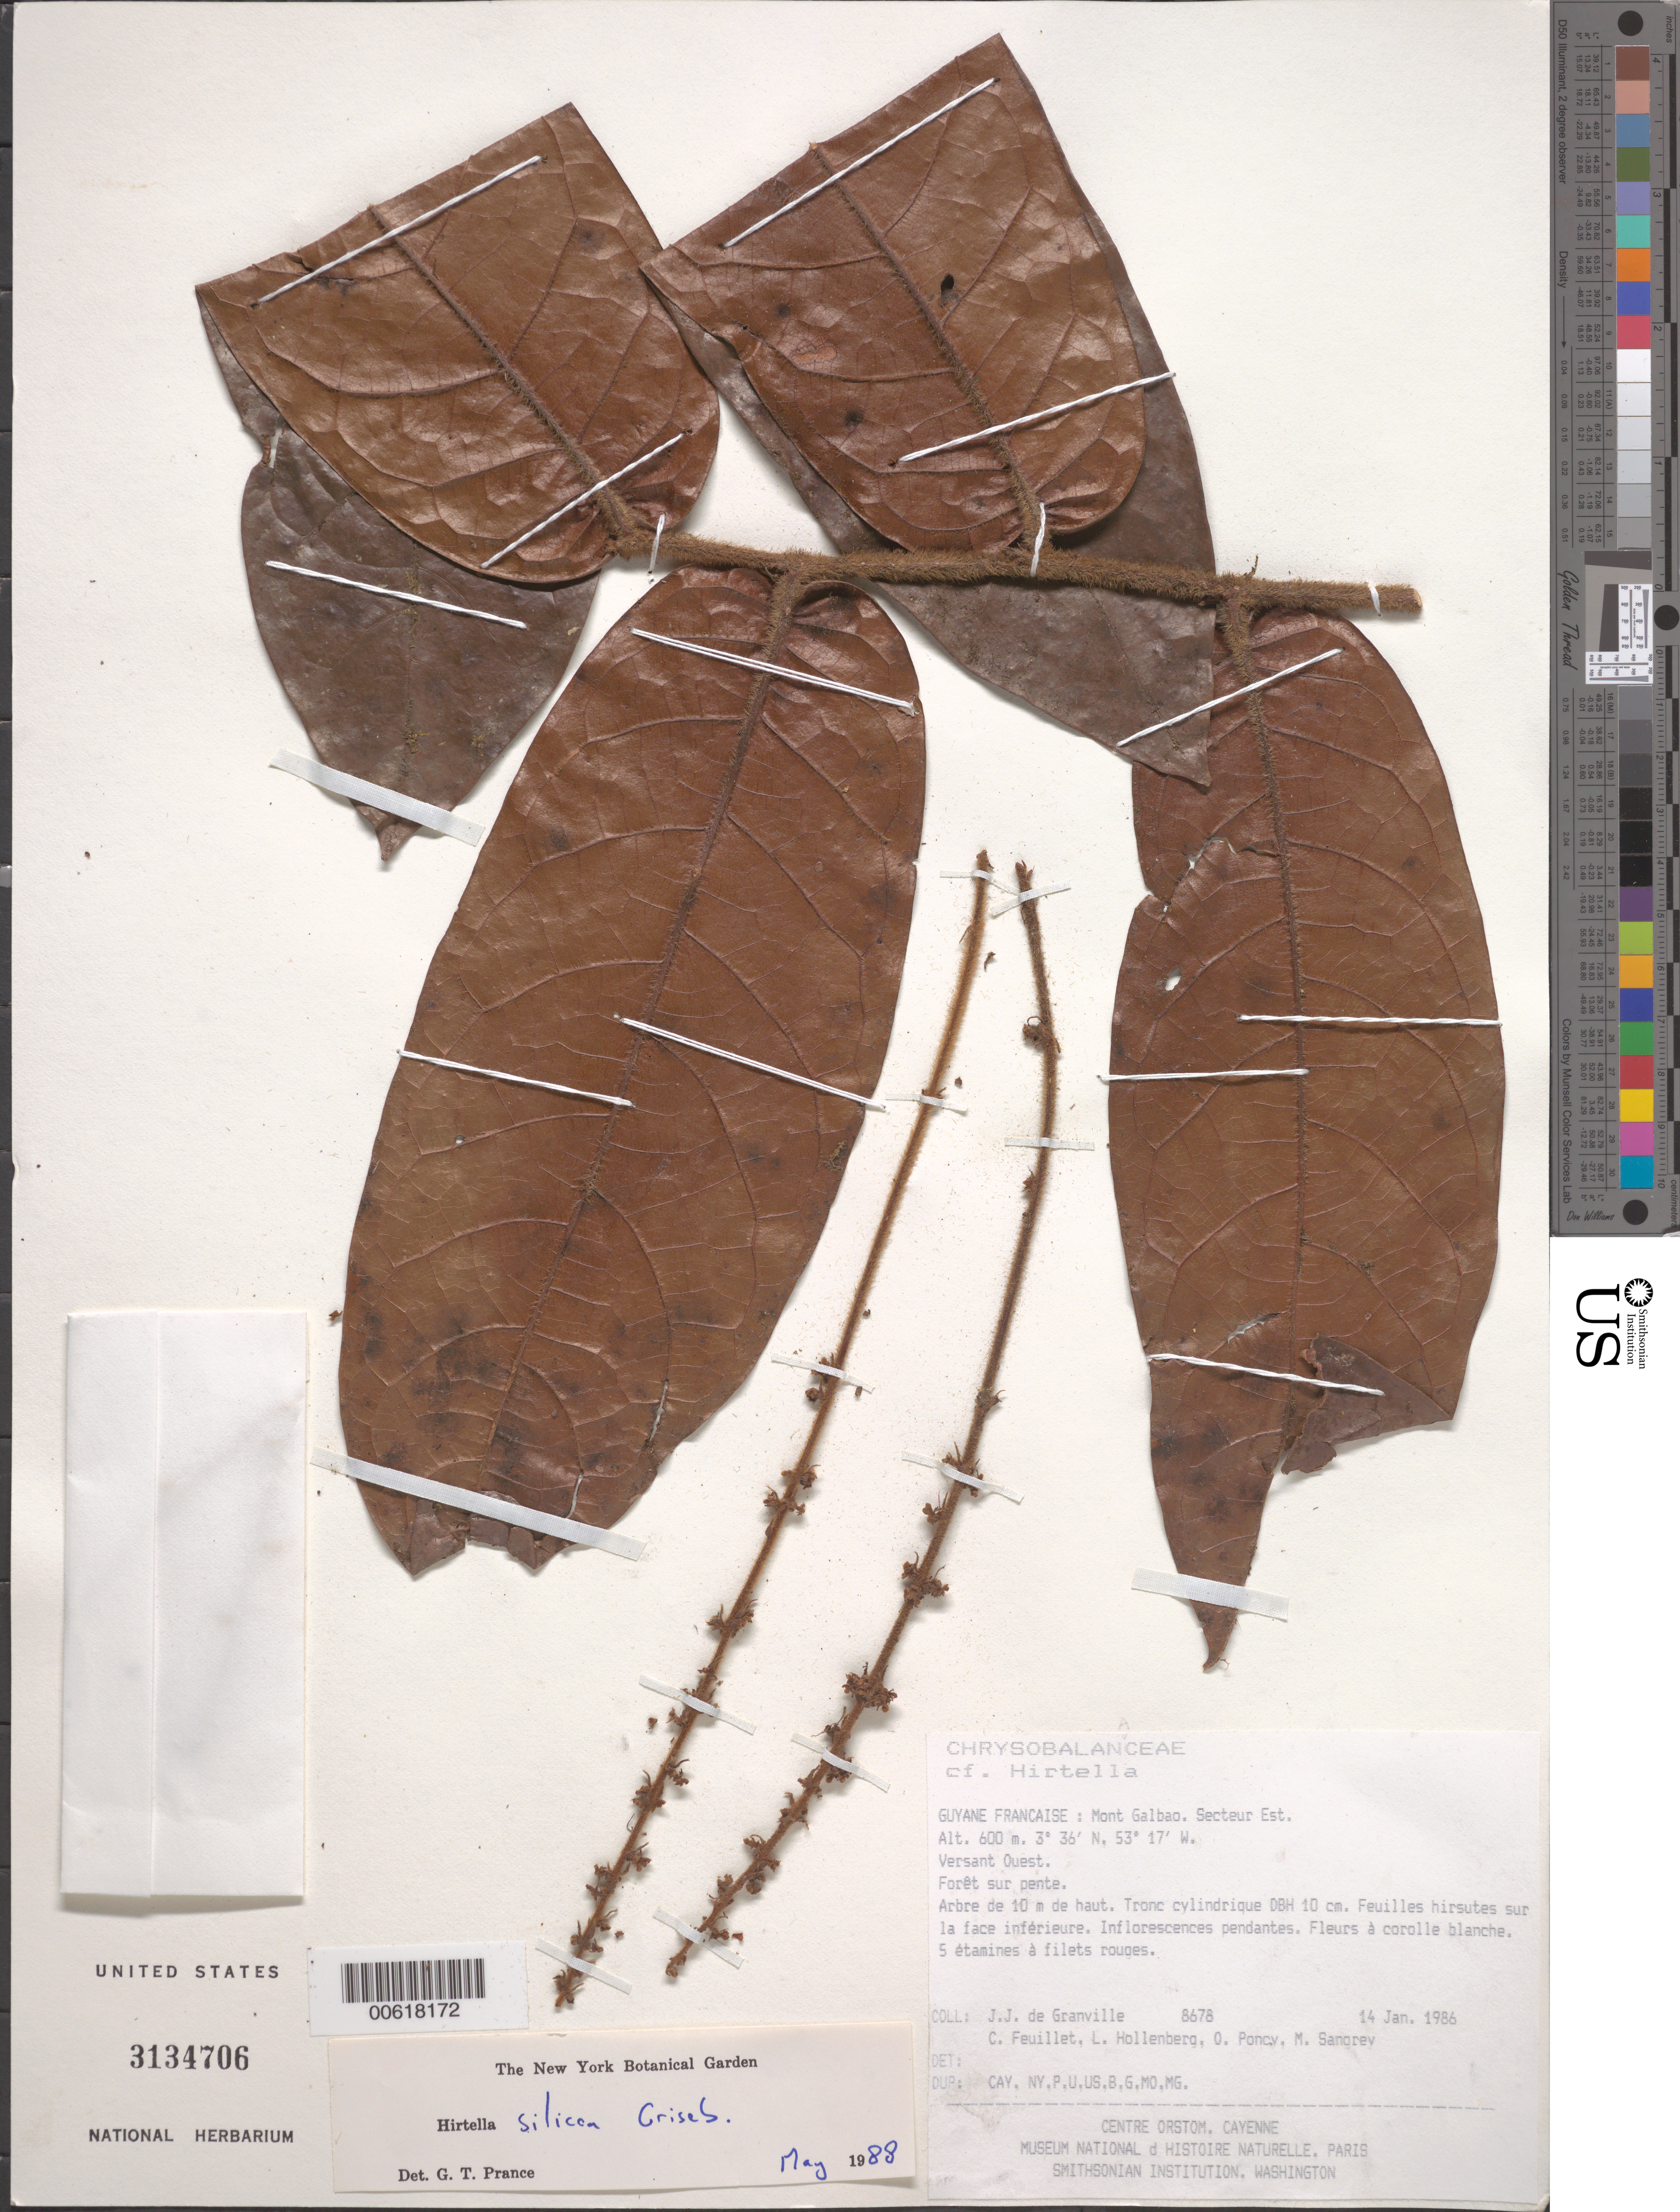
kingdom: Plantae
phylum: Tracheophyta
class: Magnoliopsida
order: Malpighiales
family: Chrysobalanaceae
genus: Hirtella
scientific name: Hirtella silicea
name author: Griseb.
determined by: Prance, G. T.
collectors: J.-J. de Granville, C. Feuillet, L. Hollenberg, O. Poncy & M. S. Sangrey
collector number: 8678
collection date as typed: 14-Jan-86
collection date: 1986-01-14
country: French Guiana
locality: Mont Galbao. Secteur Est. Versant Ouest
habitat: Forêt sur pente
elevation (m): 600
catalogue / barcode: US 3134706